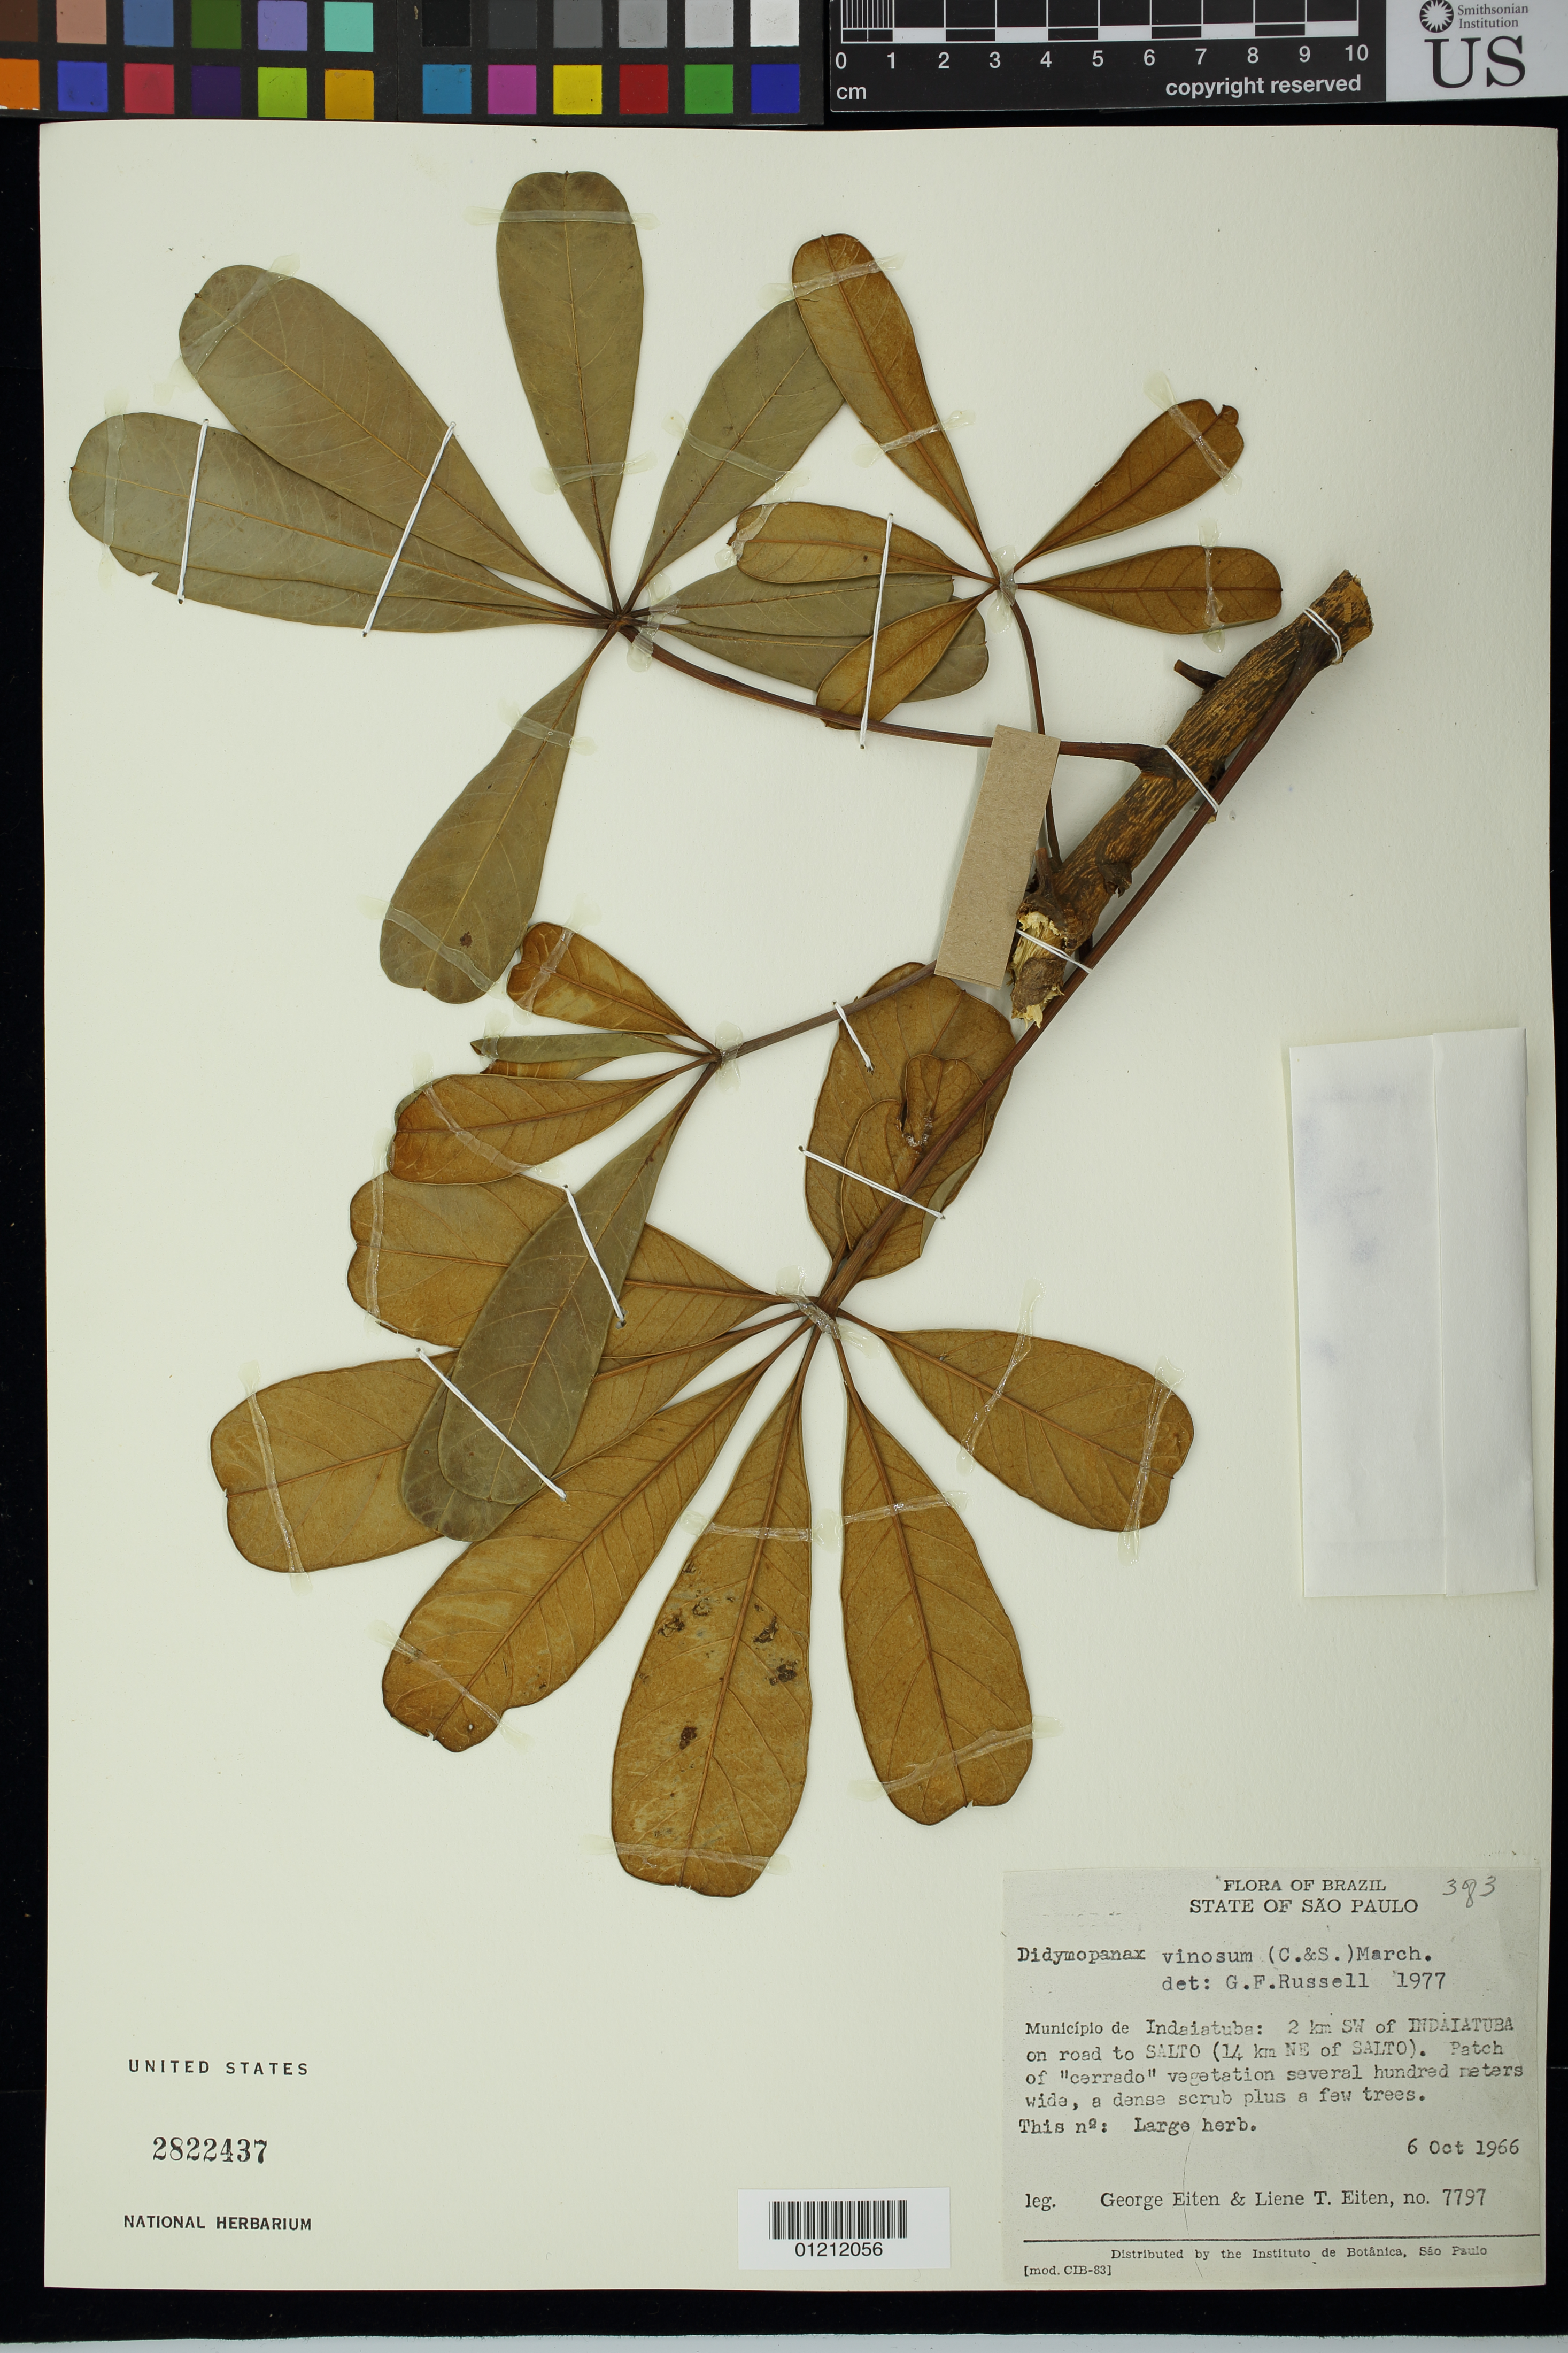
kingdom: Plantae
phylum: Tracheophyta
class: Magnoliopsida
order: Apiales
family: Araliaceae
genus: Schefflera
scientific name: Schefflera vinosa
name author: (Cham. & Schltdl.) Frodin & Fiaschi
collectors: G. Eiten & L. T. Eiten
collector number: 7797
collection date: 1966-10-06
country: Brazil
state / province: São Paulo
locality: Município de Indaiatuba: 2 km SW of Indaiatuba on road to Salto (14 kilometers NE of Salto).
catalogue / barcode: US 2822437